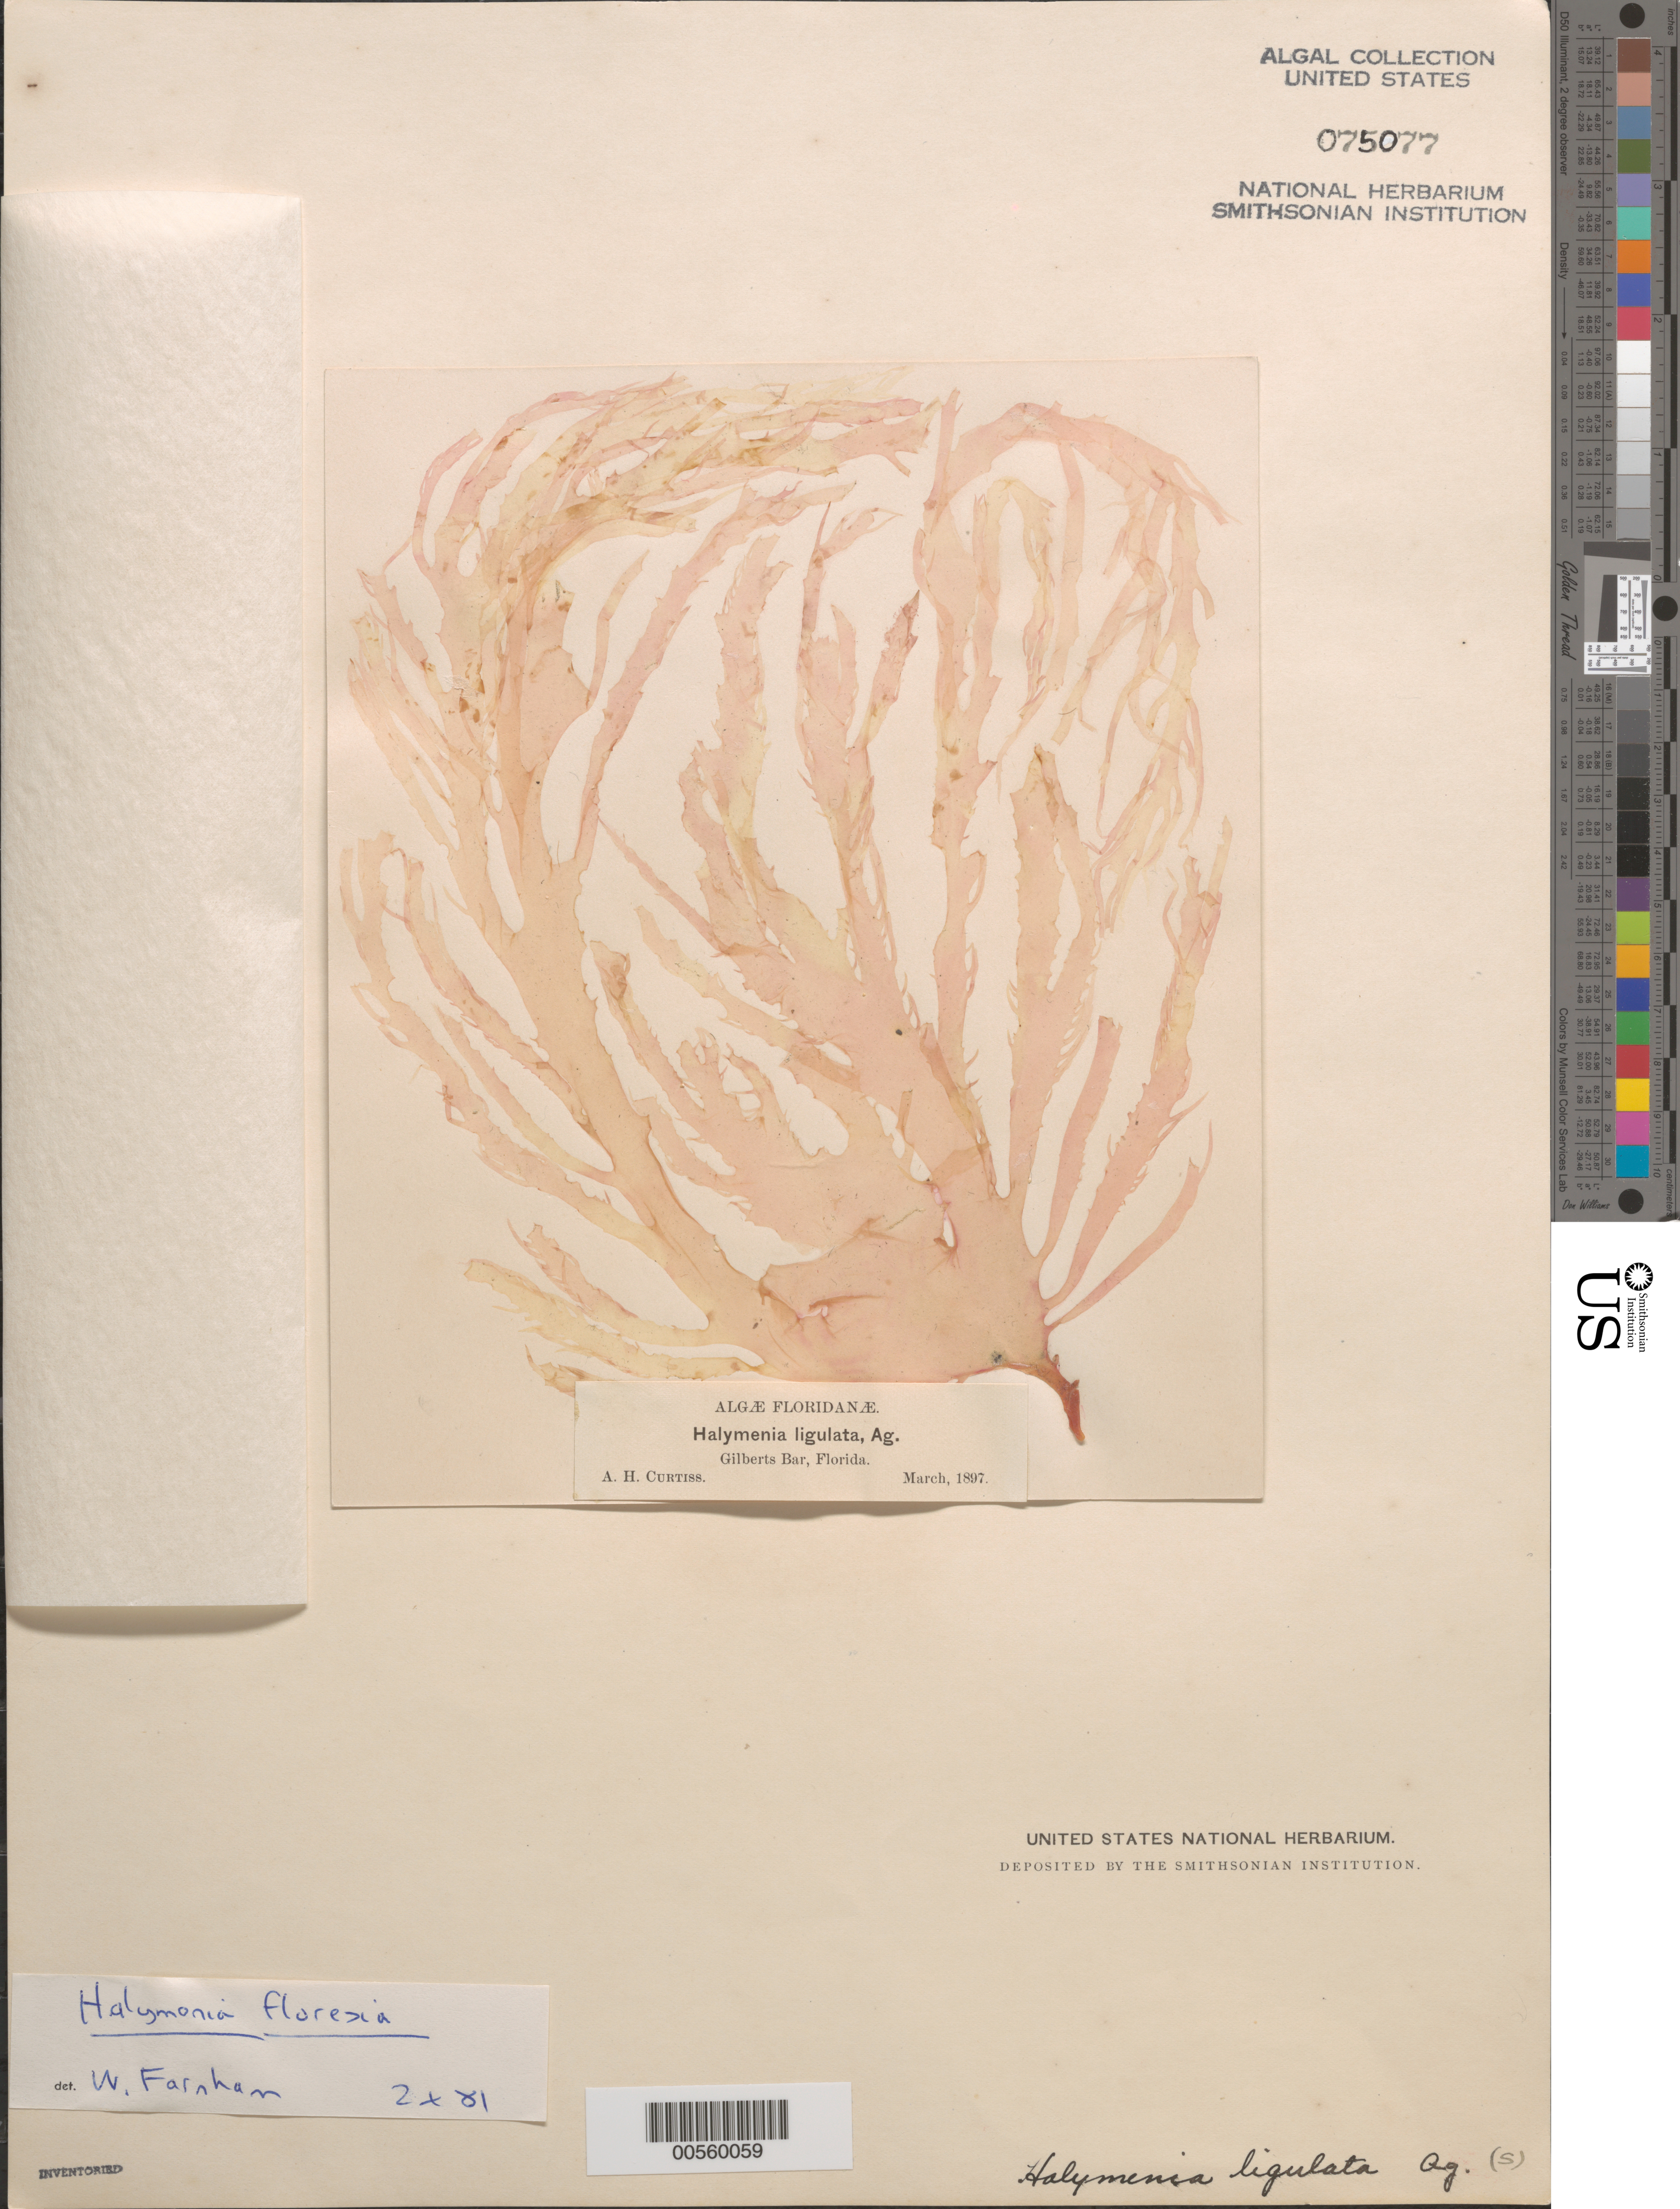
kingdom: Plantae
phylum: Rhodophyta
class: Florideophyceae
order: Halymeniales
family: Halymeniaceae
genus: Halymenia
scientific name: Halymenia floresii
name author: (Clemente) C. Agardh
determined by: Farnham, W. F.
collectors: A. H. Curtiss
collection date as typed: Mar 1897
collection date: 1897-03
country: United States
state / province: Florida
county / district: Martin County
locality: Gilberts Shoal (Gilberts Bar)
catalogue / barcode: US 75077